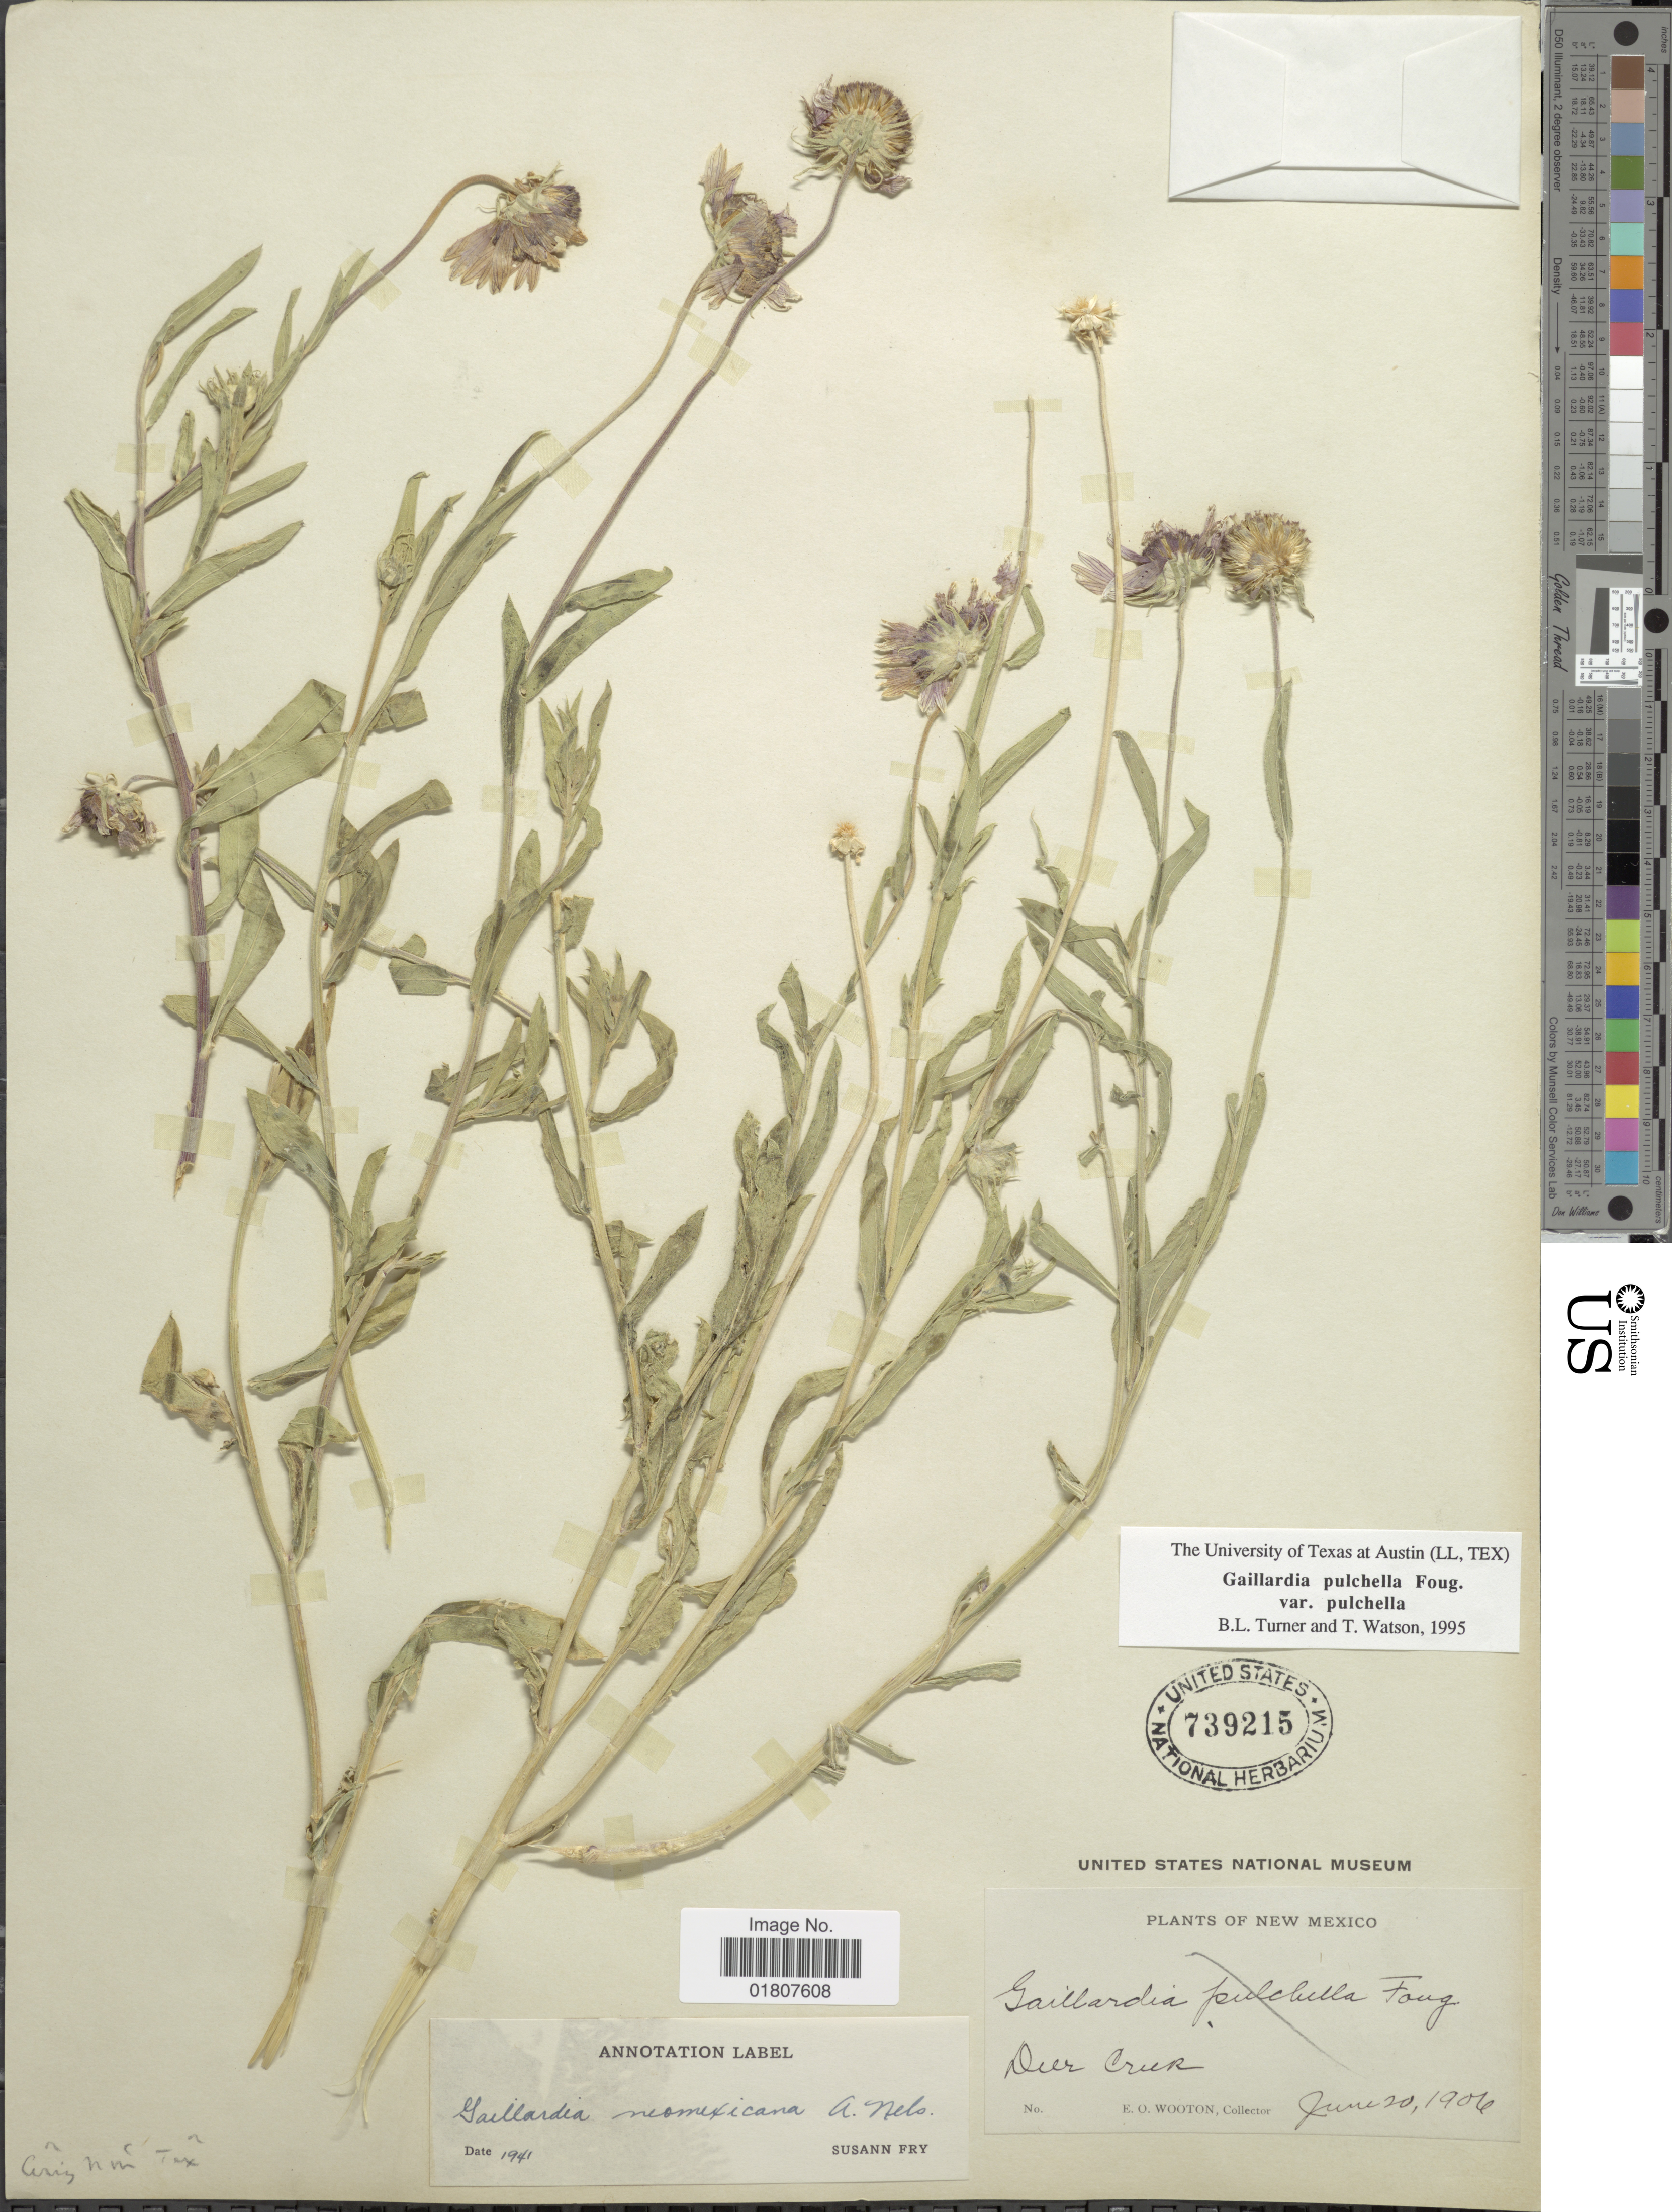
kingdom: Plantae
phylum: Tracheophyta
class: Magnoliopsida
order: Asterales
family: Asteraceae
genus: Gaillardia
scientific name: Gaillardia pulchella var. pulchella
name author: Foug.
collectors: E. O. Wooton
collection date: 1906-06-20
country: United States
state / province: New Mexico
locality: Deer Creek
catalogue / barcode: US 739215